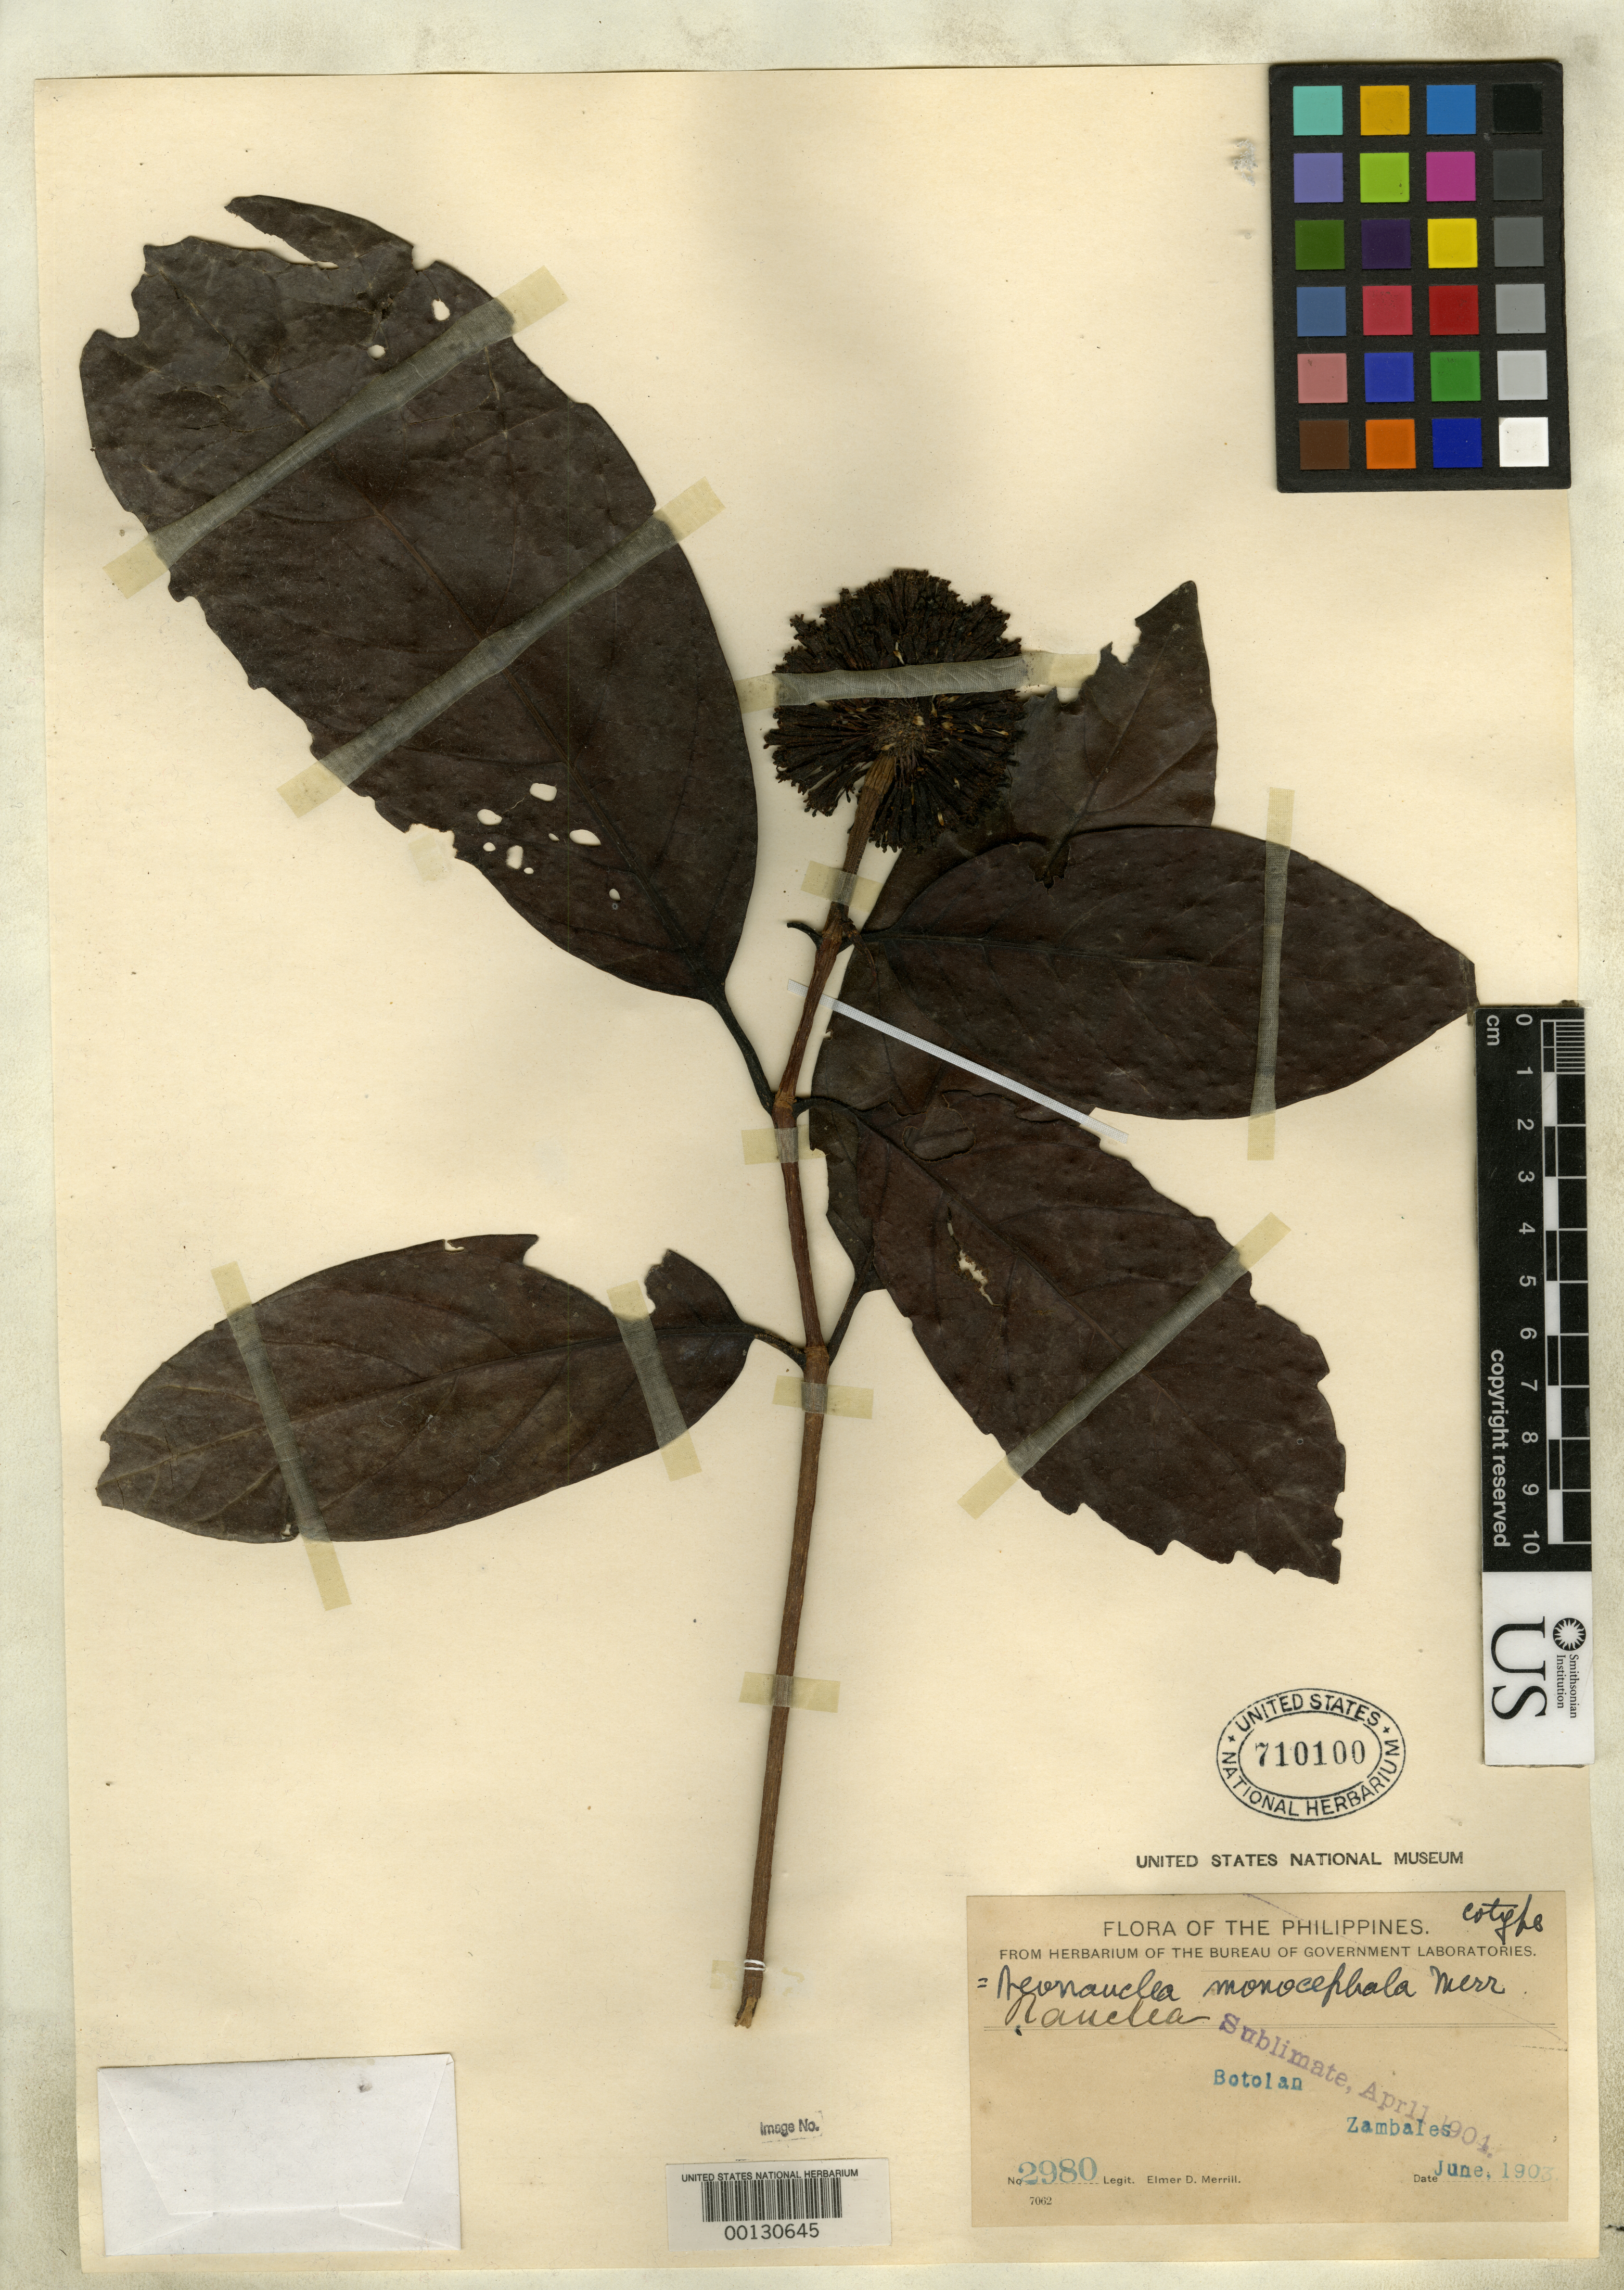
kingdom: Plantae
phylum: Tracheophyta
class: Magnoliopsida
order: Gentianales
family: Rubiaceae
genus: Nauclea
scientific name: Nauclea monocephala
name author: Merr.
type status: Isotype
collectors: S. Garcia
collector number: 2980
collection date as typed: Jun 1903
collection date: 1903-06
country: Philippines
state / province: Central Luzon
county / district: Zambales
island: Luzon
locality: Botolan.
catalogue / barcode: US 710100